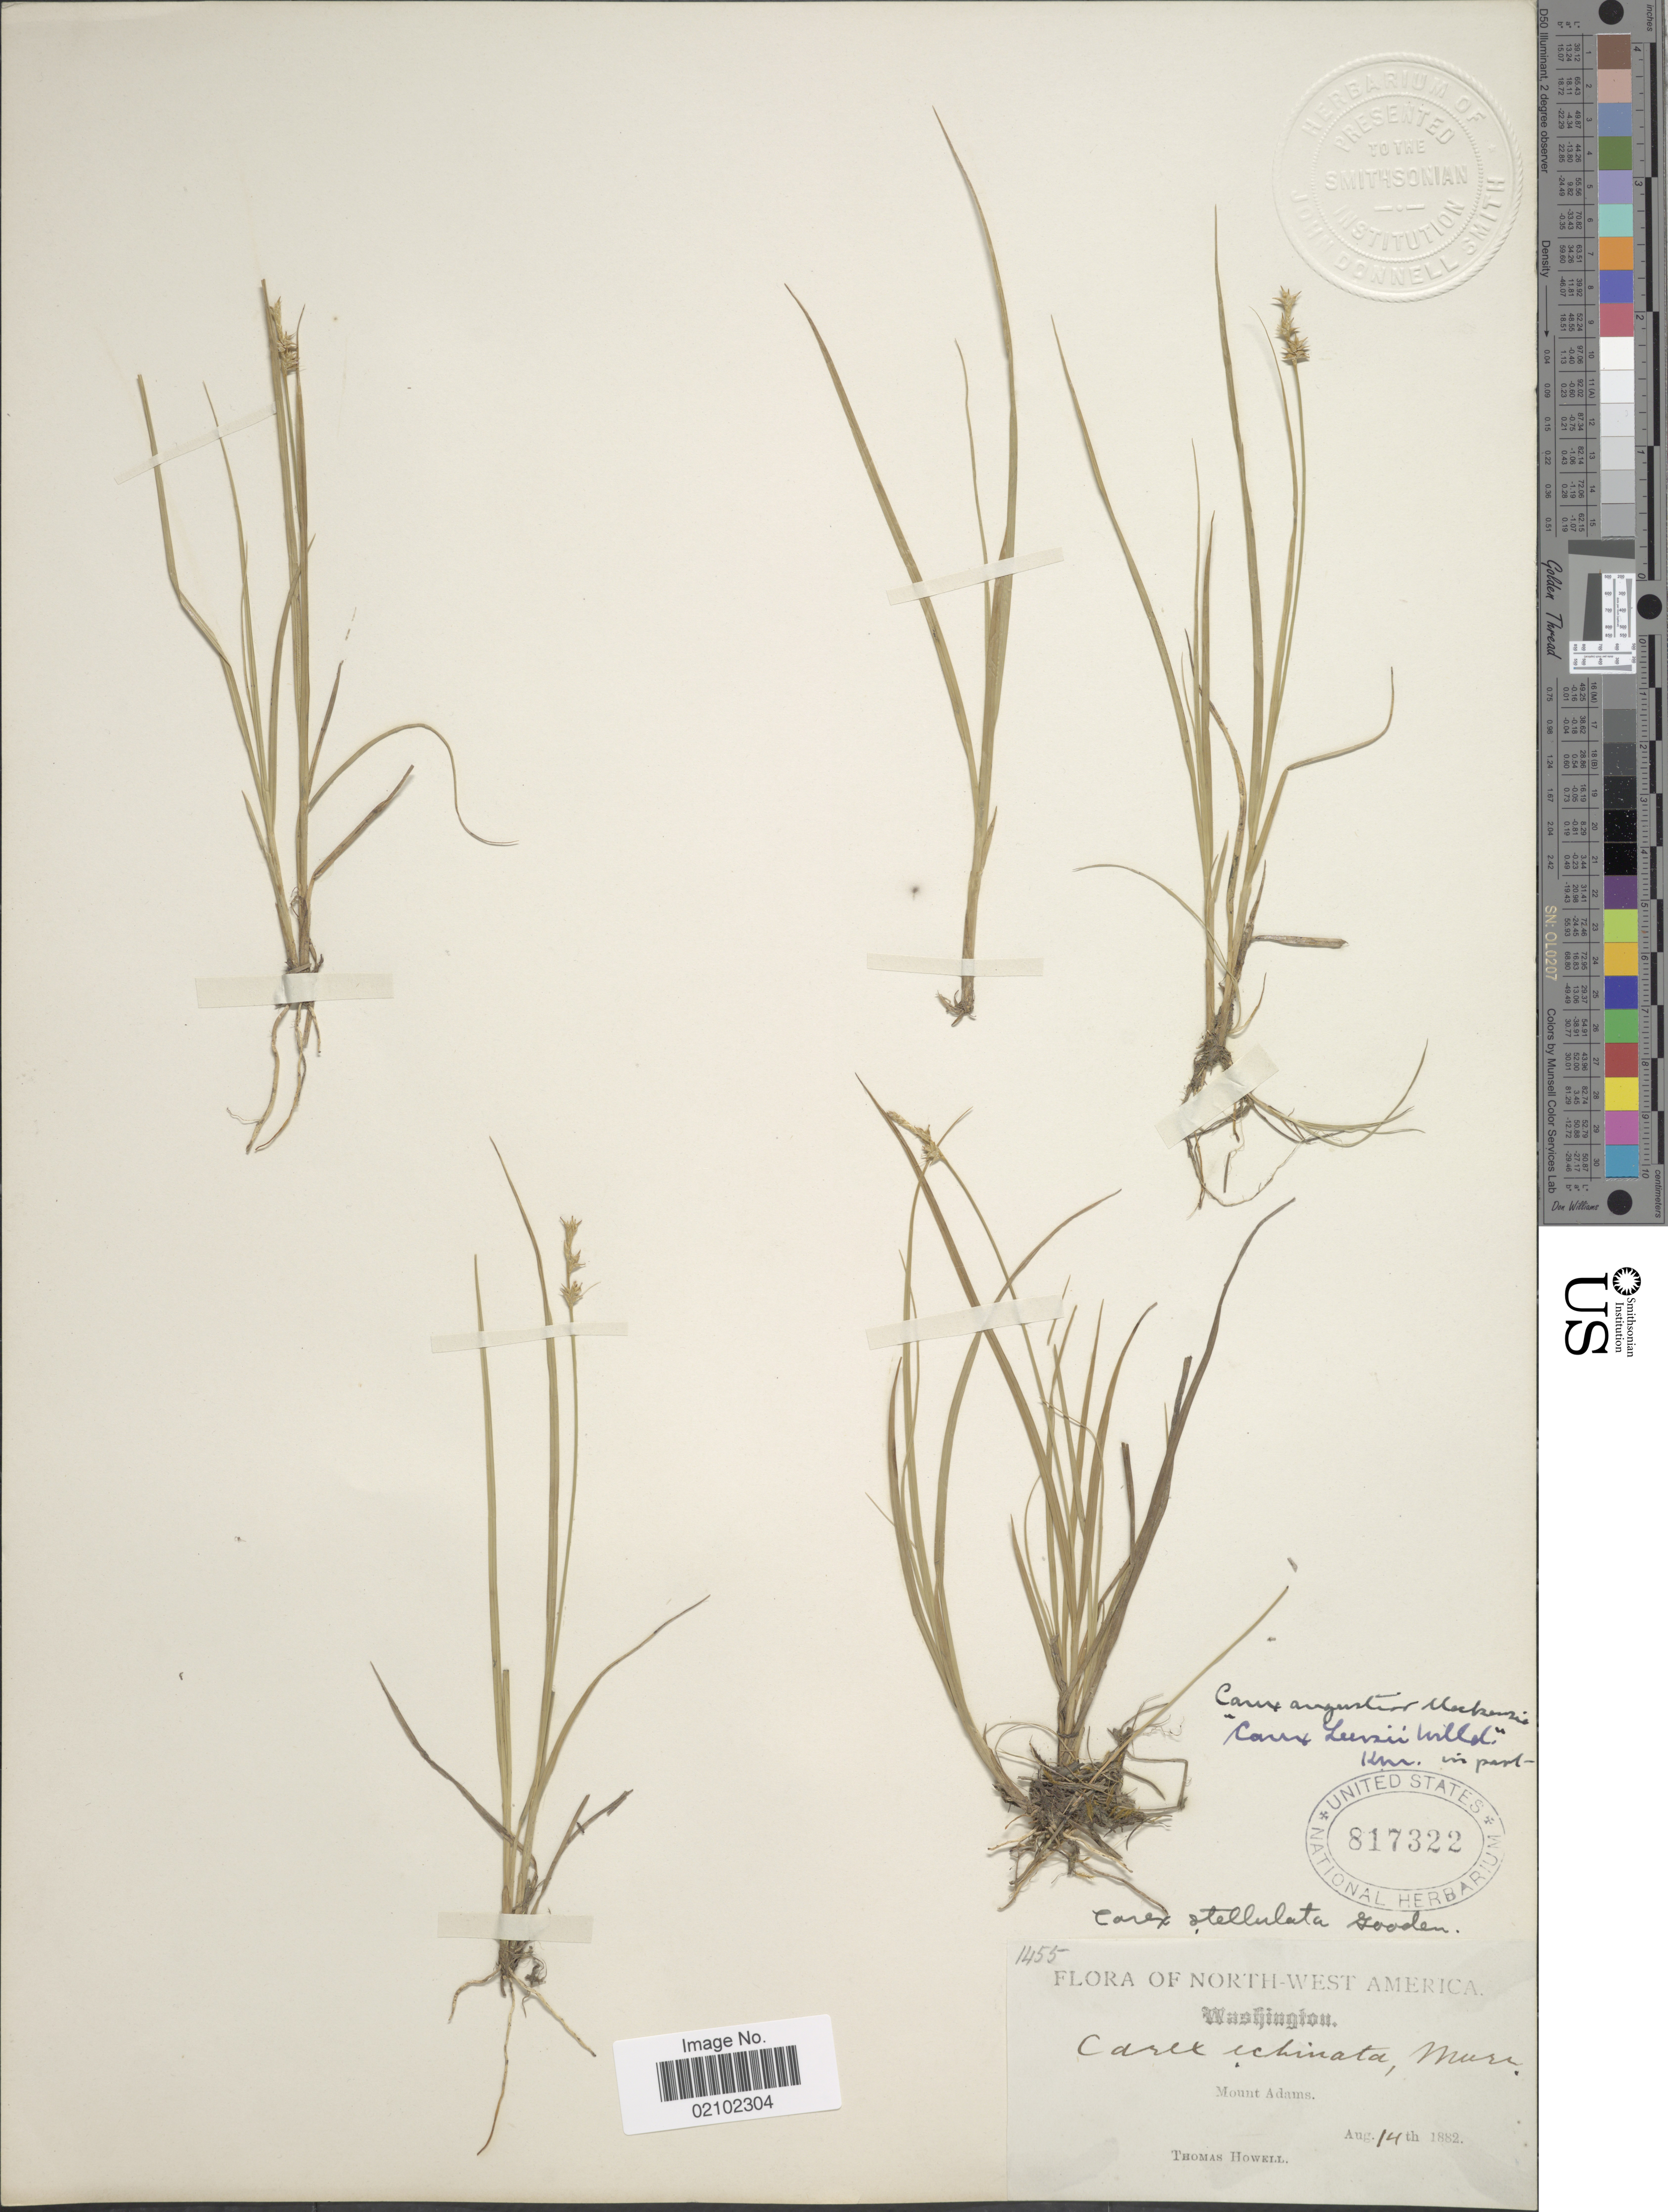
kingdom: Plantae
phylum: Tracheophyta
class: Liliopsida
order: Poales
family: Cyperaceae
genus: Carex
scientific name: Carex echinata subsp. echinata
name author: Murray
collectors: T. Howell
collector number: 1455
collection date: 1882-08-14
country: United States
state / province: Washington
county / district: Yakima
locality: North-West America. Mount Adams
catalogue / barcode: US 817322